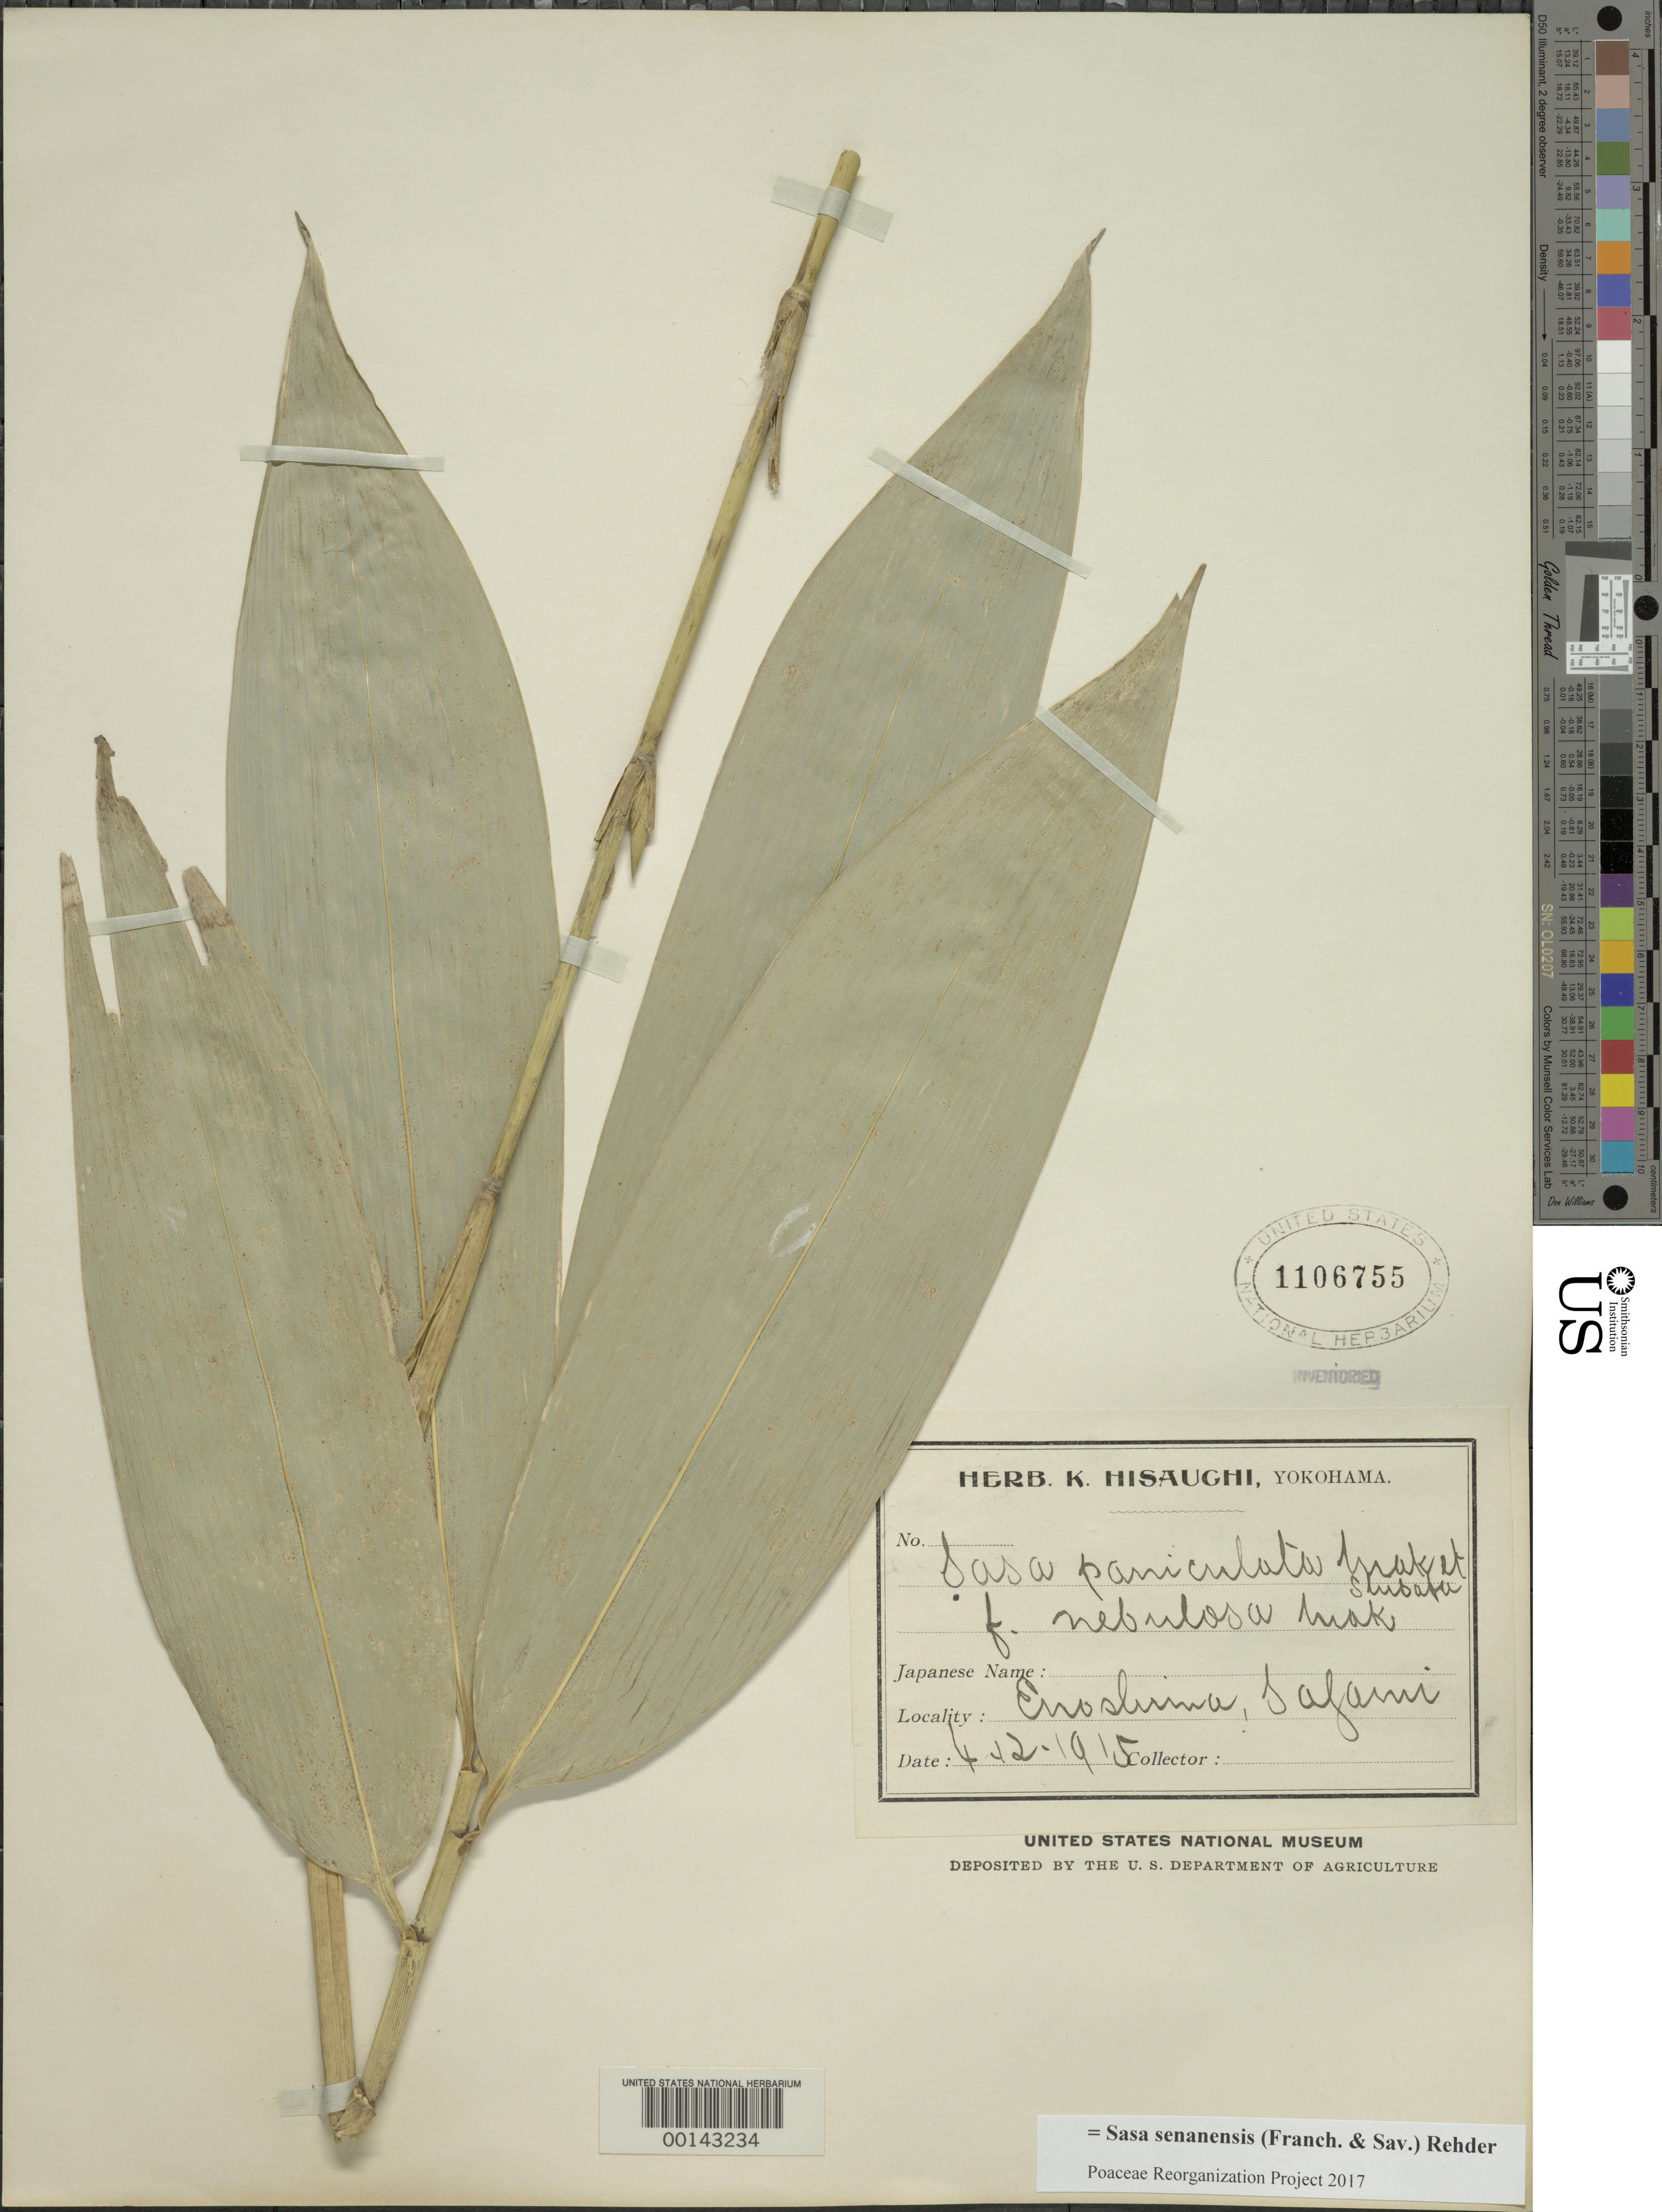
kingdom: Plantae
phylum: Tracheophyta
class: Liliopsida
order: Poales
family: Poaceae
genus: Sasa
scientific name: Sasa senanensis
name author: (Franch. & Sav.) Rehder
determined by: Poaceae Reorganization Project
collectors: K. Hisauchi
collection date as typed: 04 Dec 1915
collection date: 1915-12-04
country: Japan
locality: Enoshima, ialami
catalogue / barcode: US 1106755